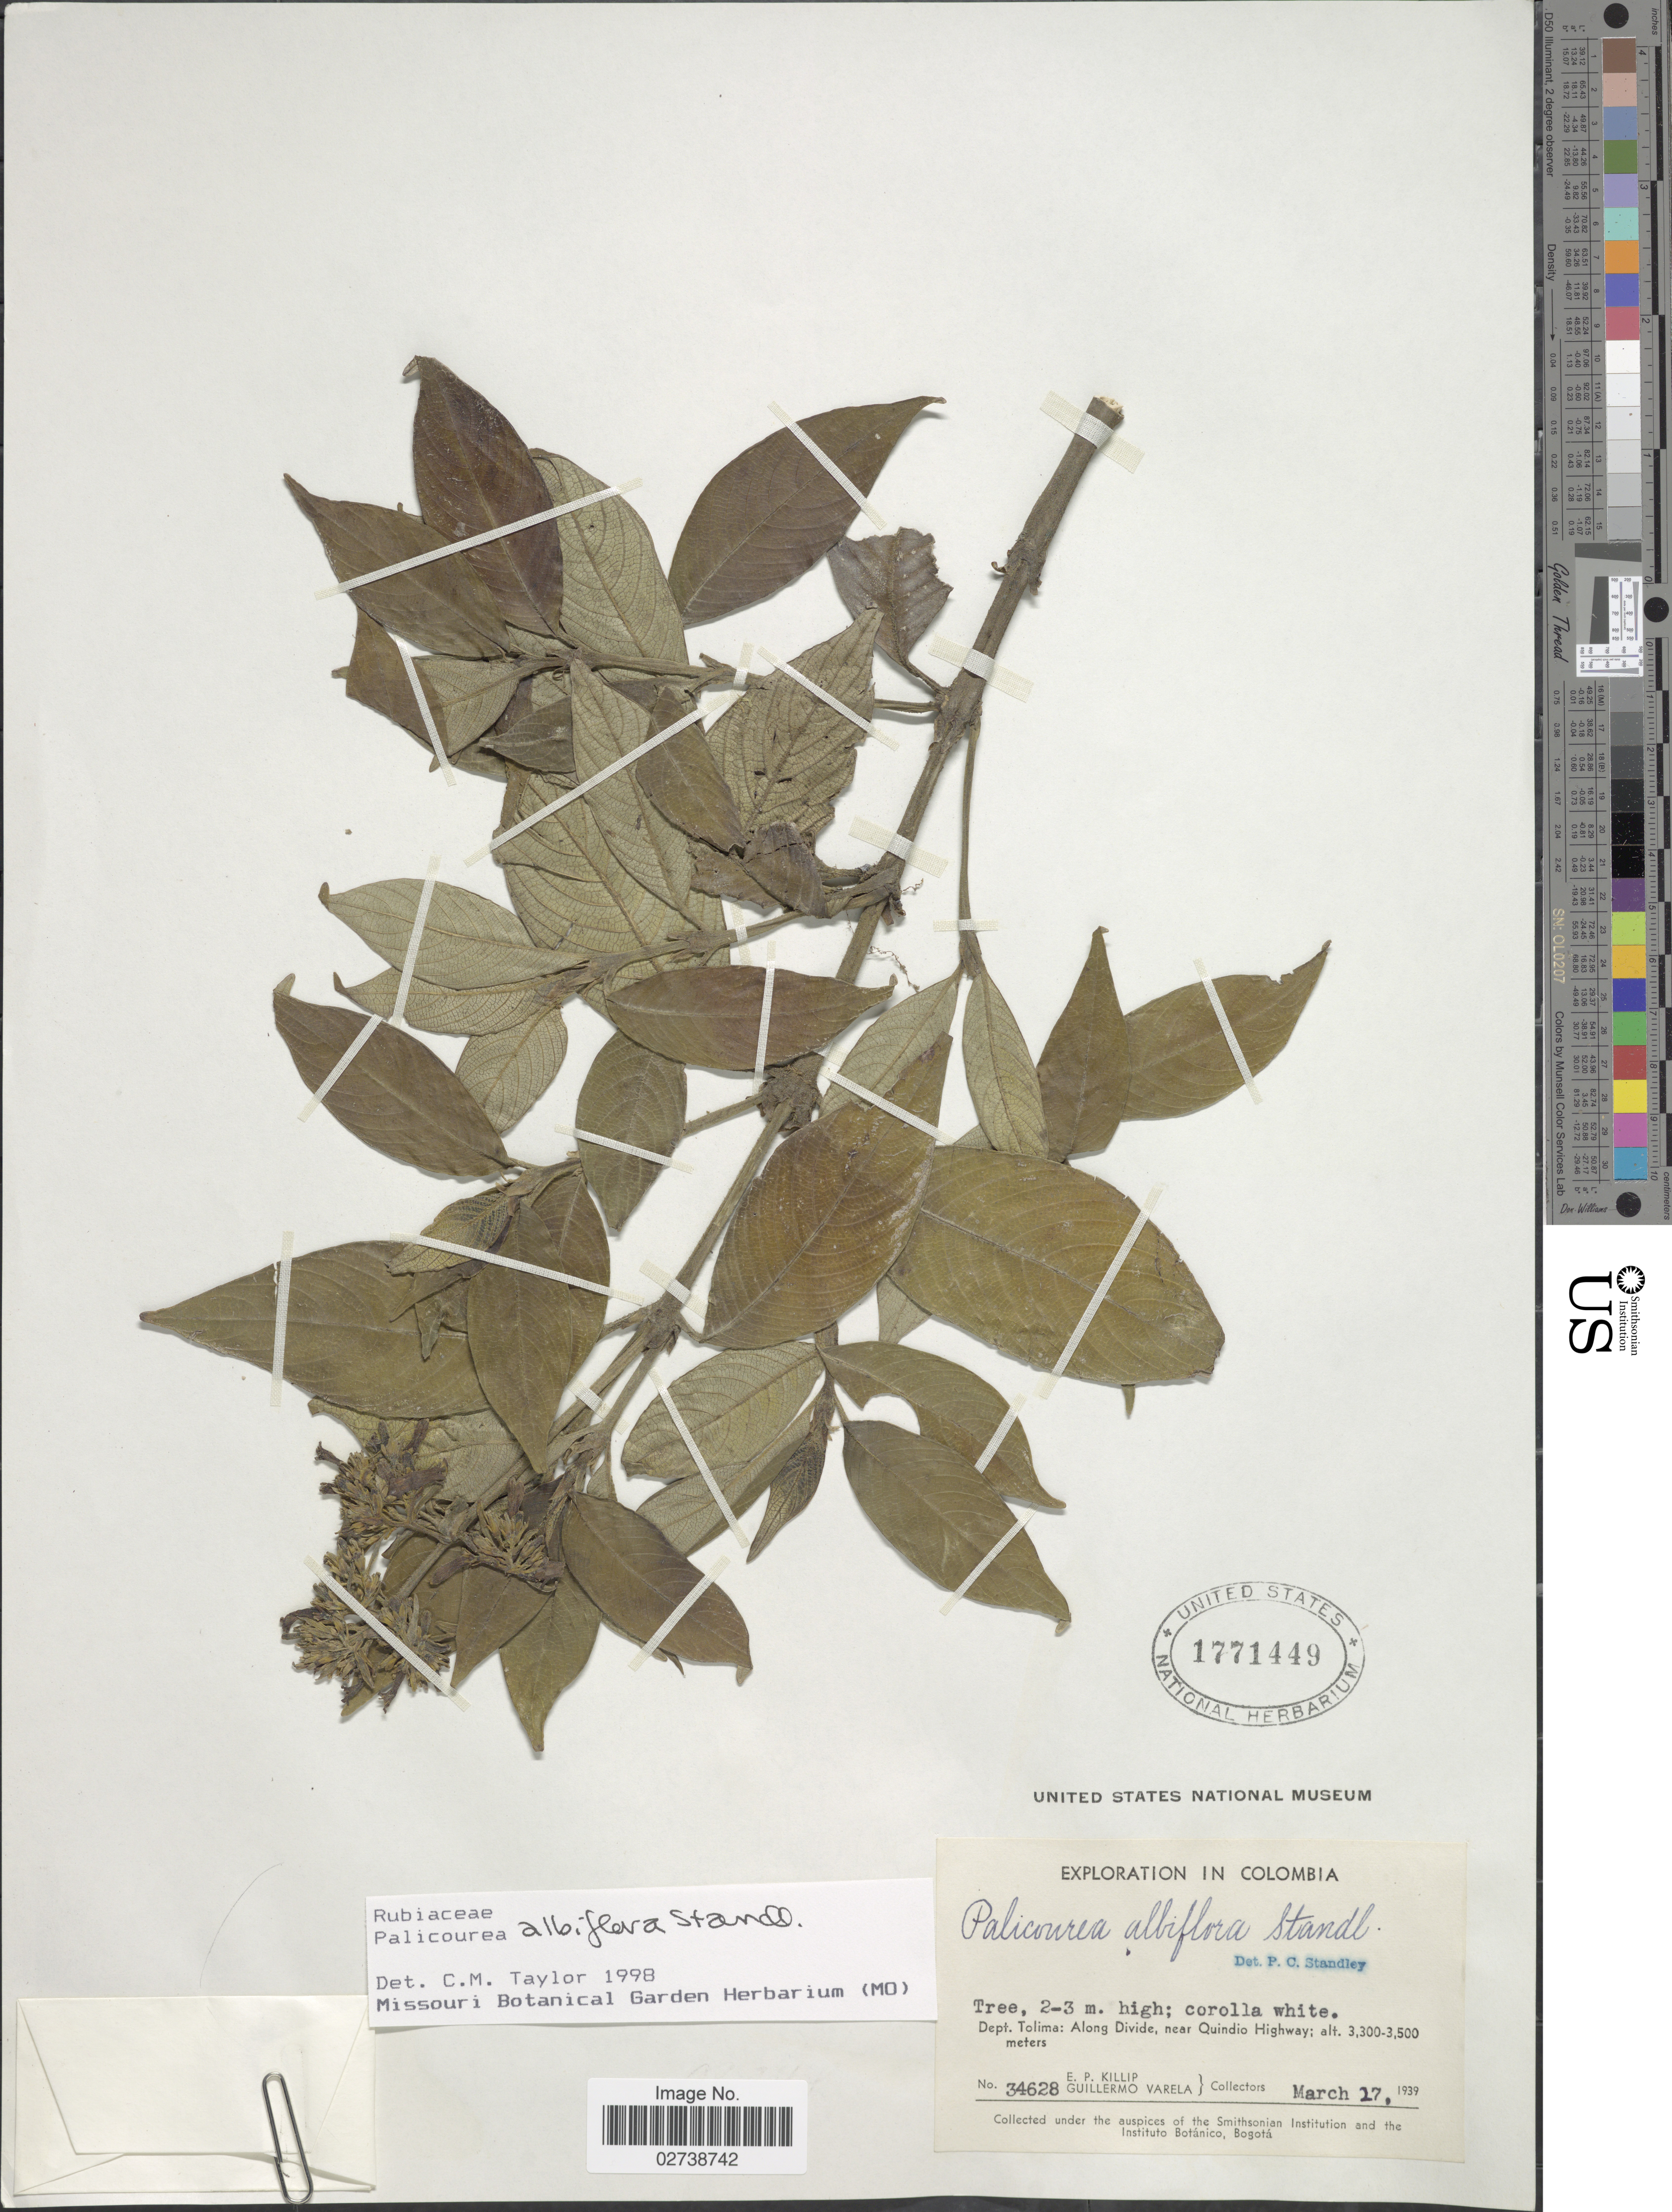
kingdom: Plantae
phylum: Tracheophyta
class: Magnoliopsida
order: Gentianales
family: Rubiaceae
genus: Palicourea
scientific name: Palicourea albiflora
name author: Standl.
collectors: E. P. Killip & G. Varela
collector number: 34628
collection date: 1939-03-27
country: Colombia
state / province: Tolima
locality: Dept. Tolima: Along Divide, near Quindio Highway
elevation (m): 3300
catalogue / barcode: US 1771449